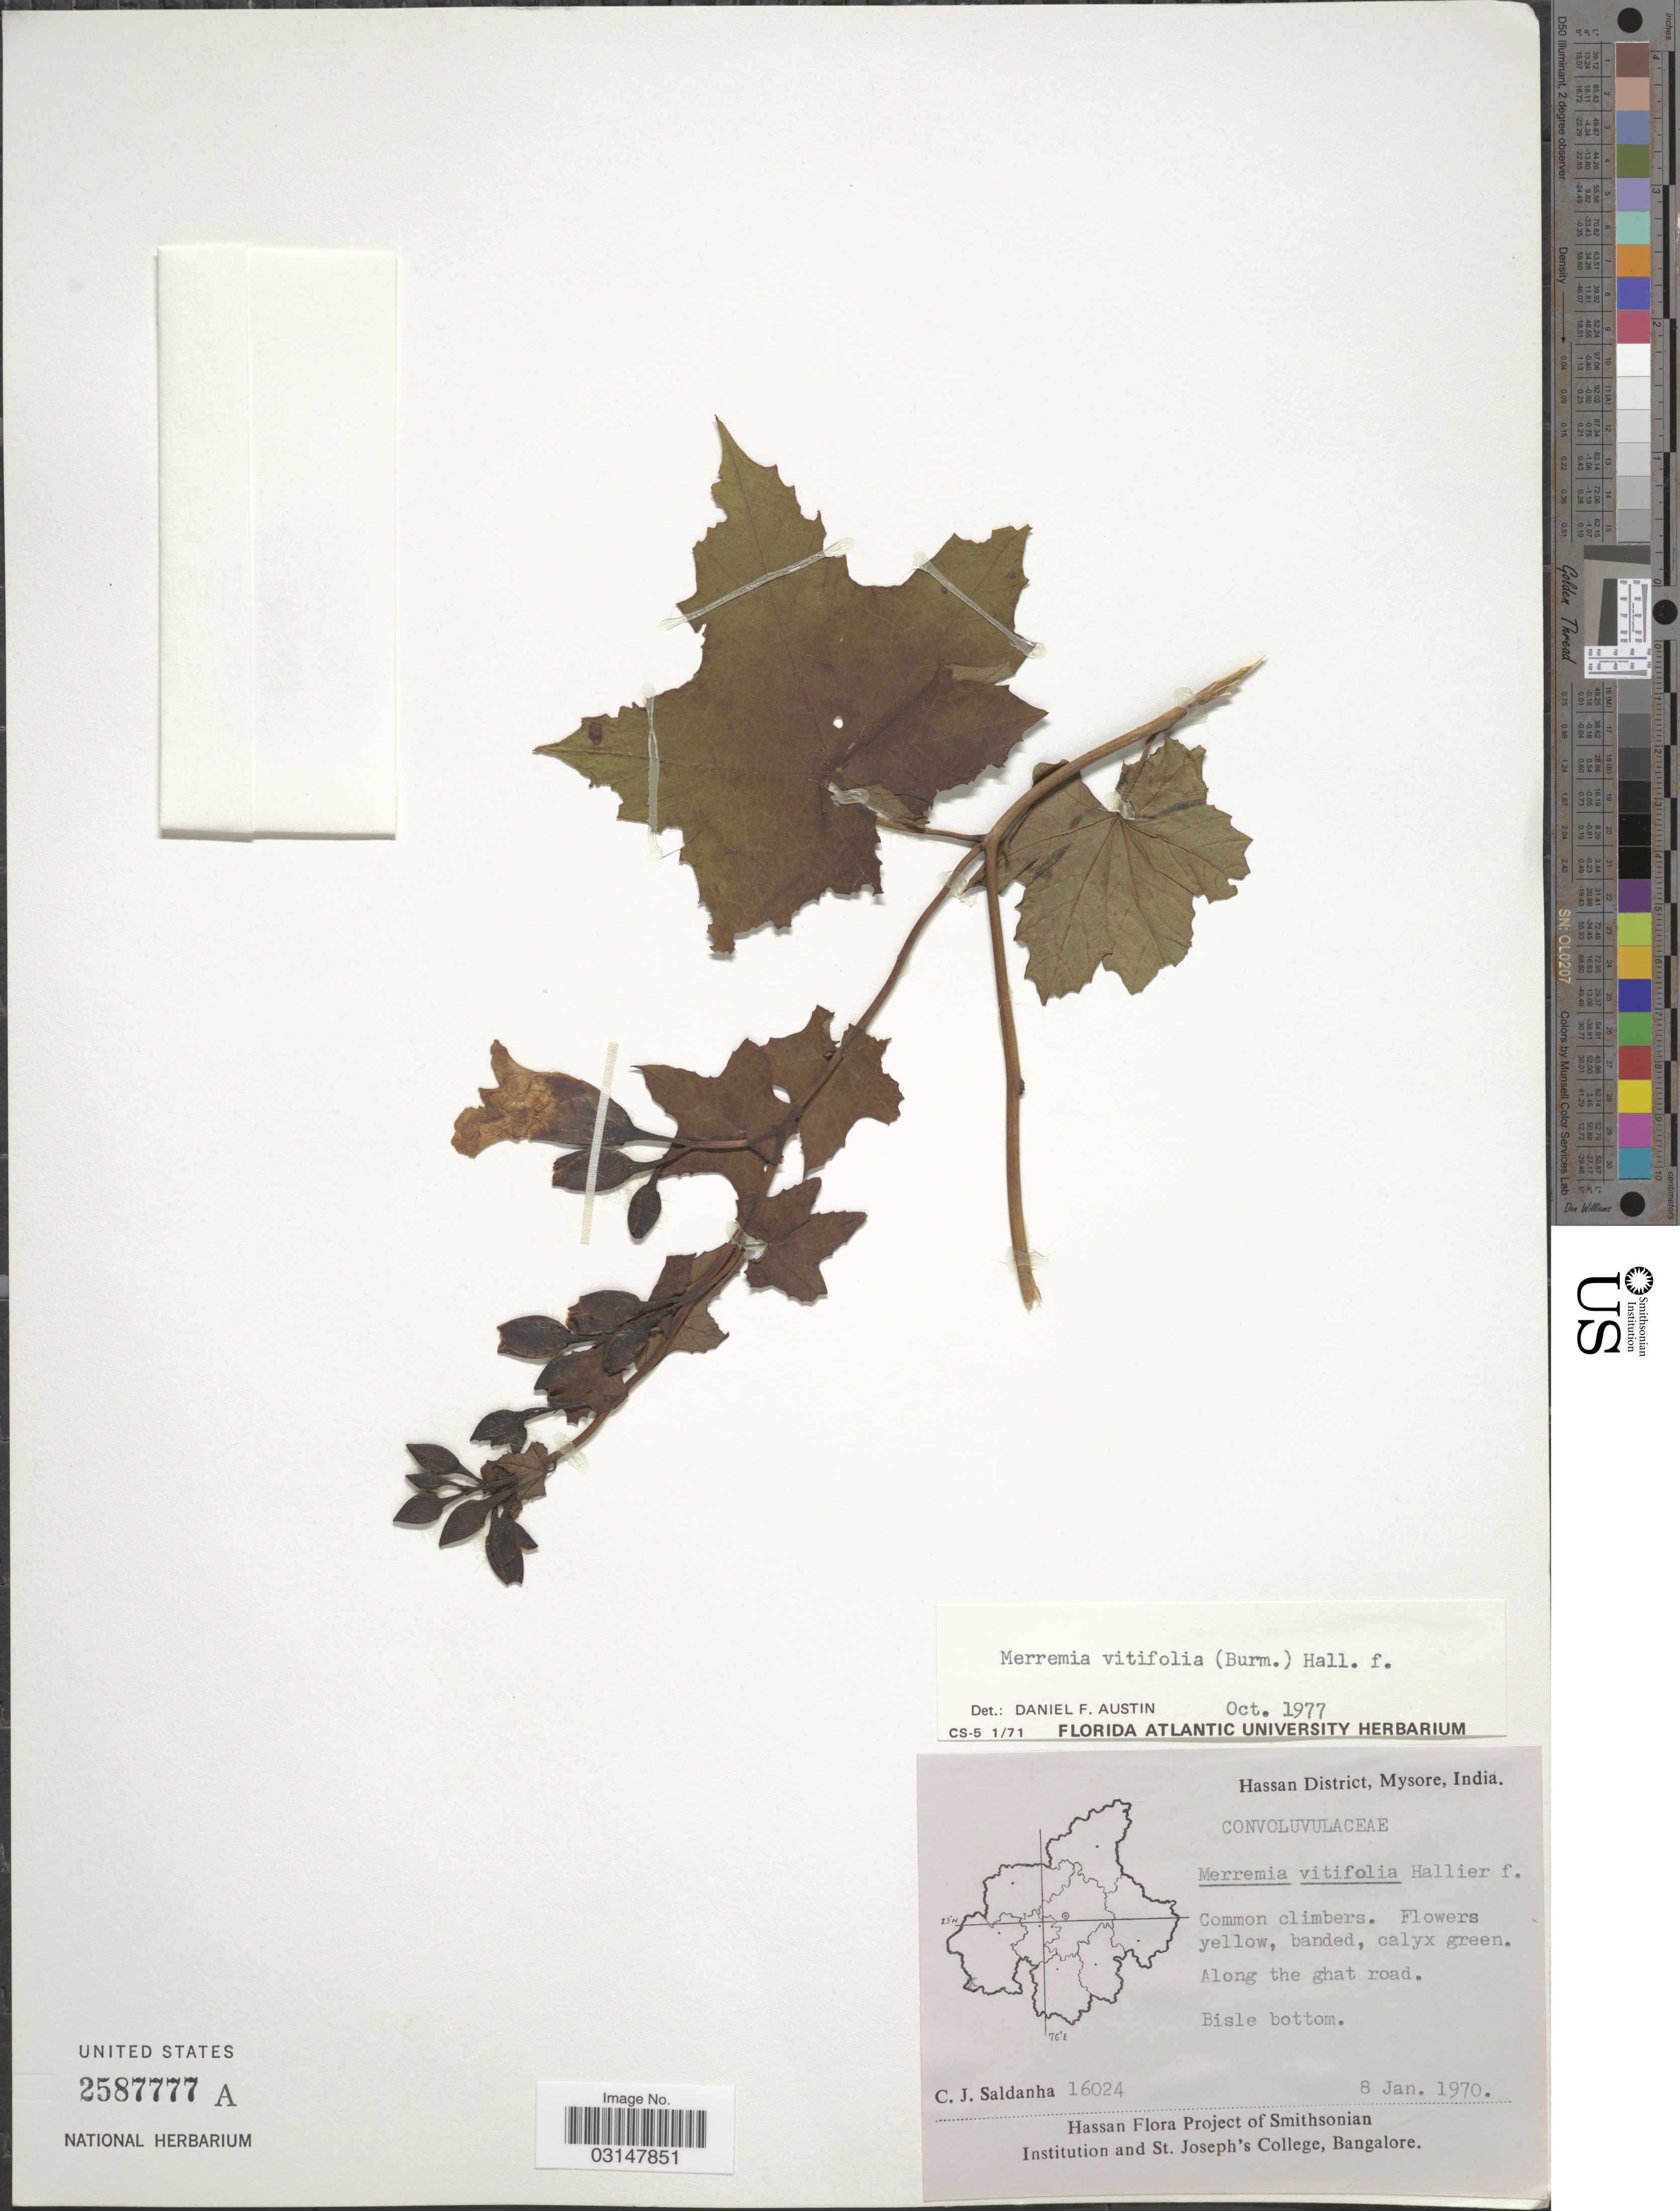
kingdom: Plantae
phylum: Tracheophyta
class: Magnoliopsida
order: Solanales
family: Convolvulaceae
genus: Distimake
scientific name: Distimake vitifolius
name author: (Burm. f.) Pisuttimarn & Petrongari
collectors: C. J. Saldanha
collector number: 16024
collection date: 1970-01-08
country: India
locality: Hassan District, Mysore. Along the ghat road. Bisle bottom.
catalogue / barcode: US 2587777A